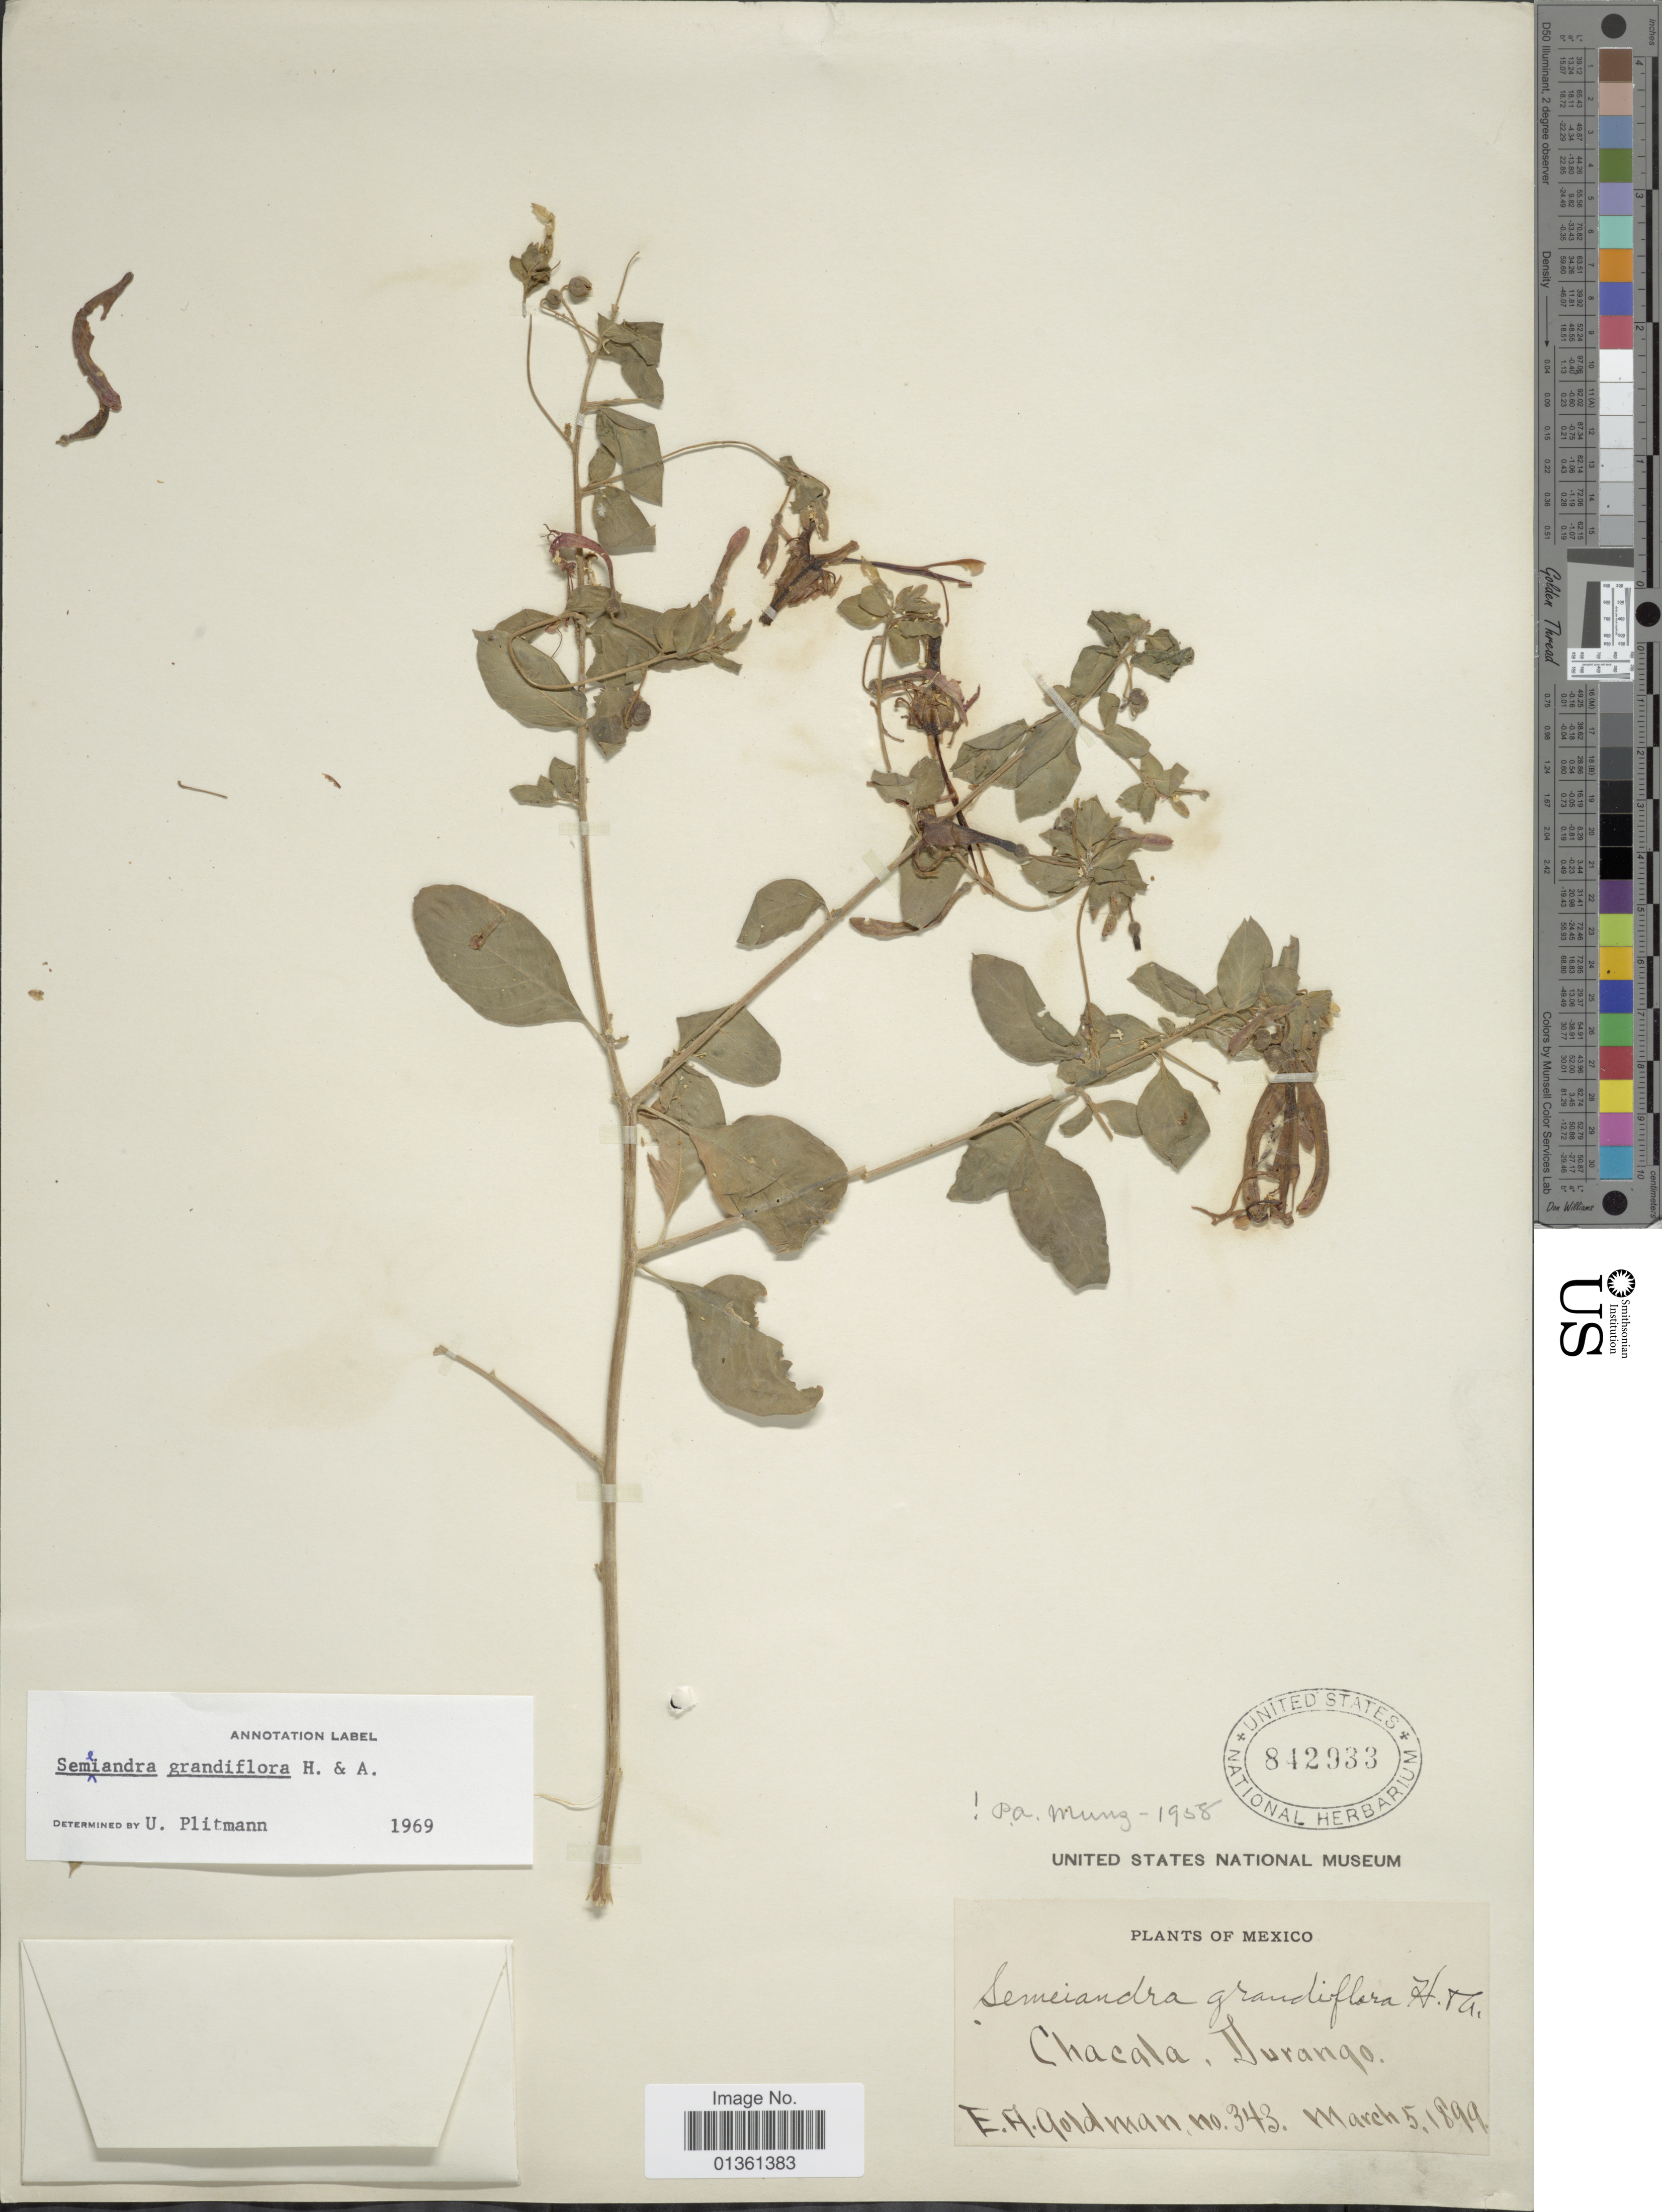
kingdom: Plantae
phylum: Tracheophyta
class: Magnoliopsida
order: Myrtales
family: Onagraceae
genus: Lopezia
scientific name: Lopezia semeiandra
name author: Plitmann et al.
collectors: E. A. Goldman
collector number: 343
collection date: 1899-03-05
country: Mexico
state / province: Durango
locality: Chacala.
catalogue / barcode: US 842933